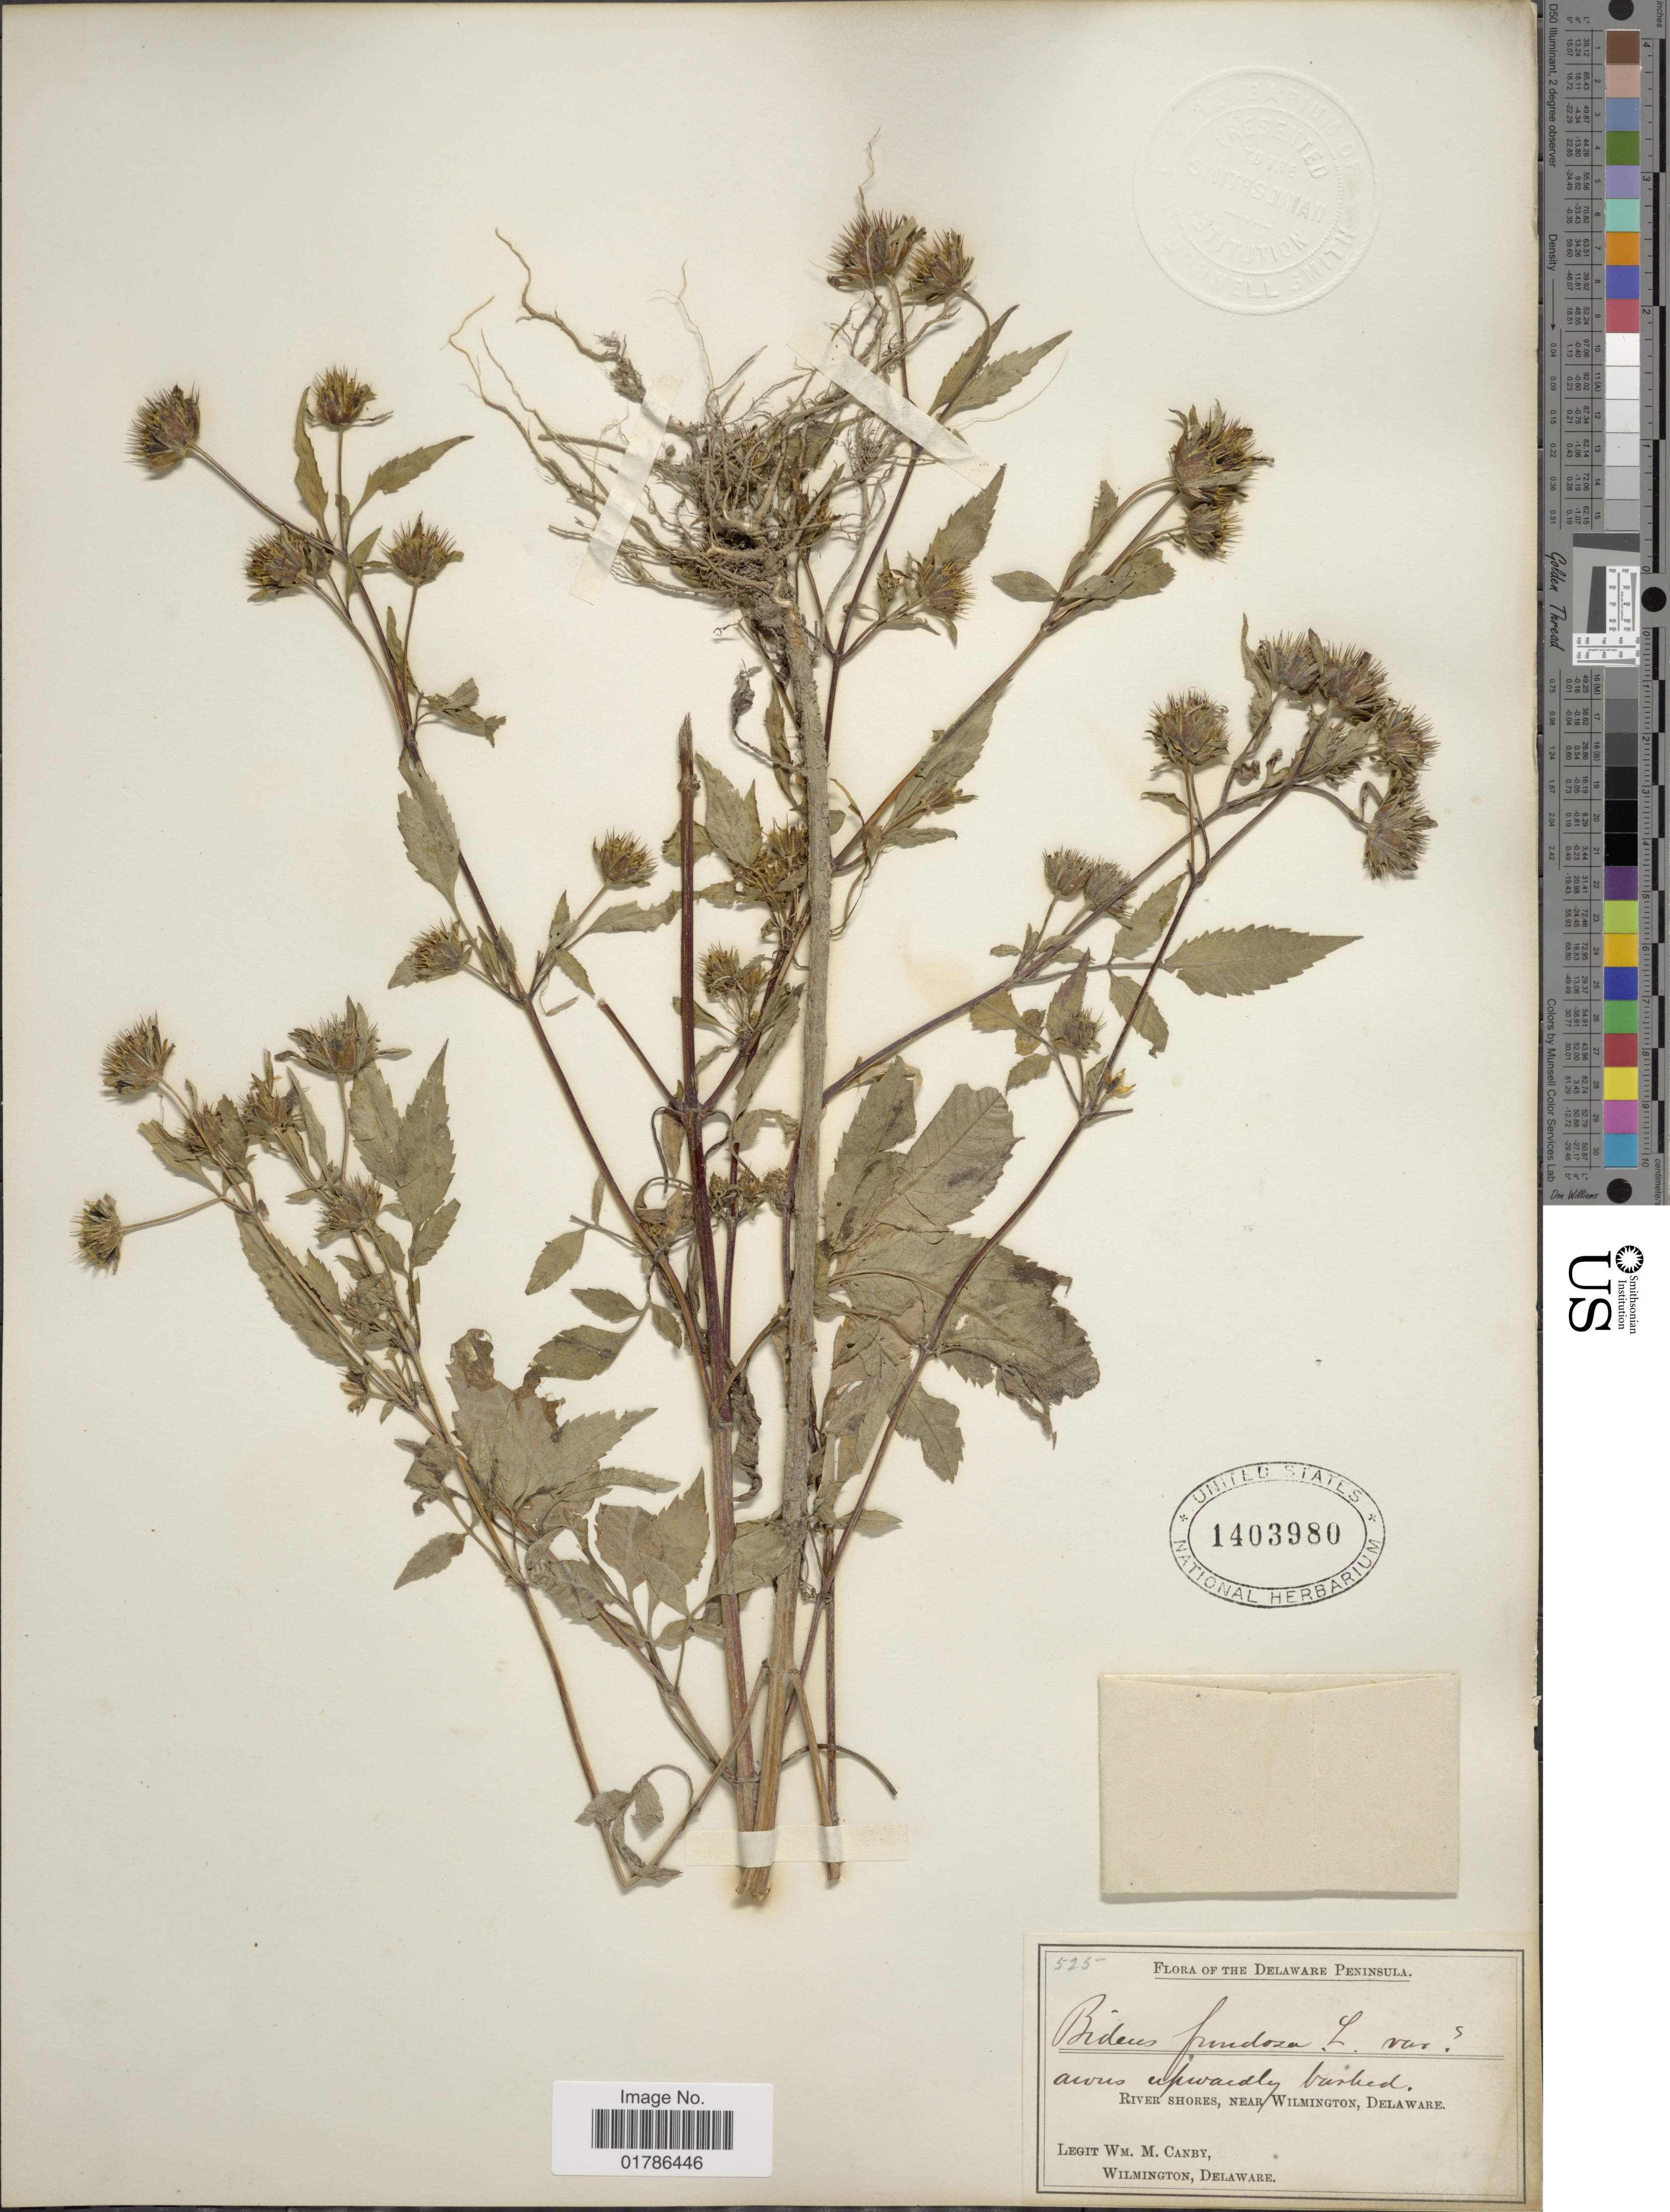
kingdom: Plantae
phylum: Tracheophyta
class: Magnoliopsida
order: Asterales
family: Asteraceae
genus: Bidens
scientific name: Bidens frondosa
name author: L.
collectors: W. M. Canby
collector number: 525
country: United States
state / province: Delaware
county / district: New Castle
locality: Delaware Peninsula, River shores, near Wilmington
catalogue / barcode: US 1403980